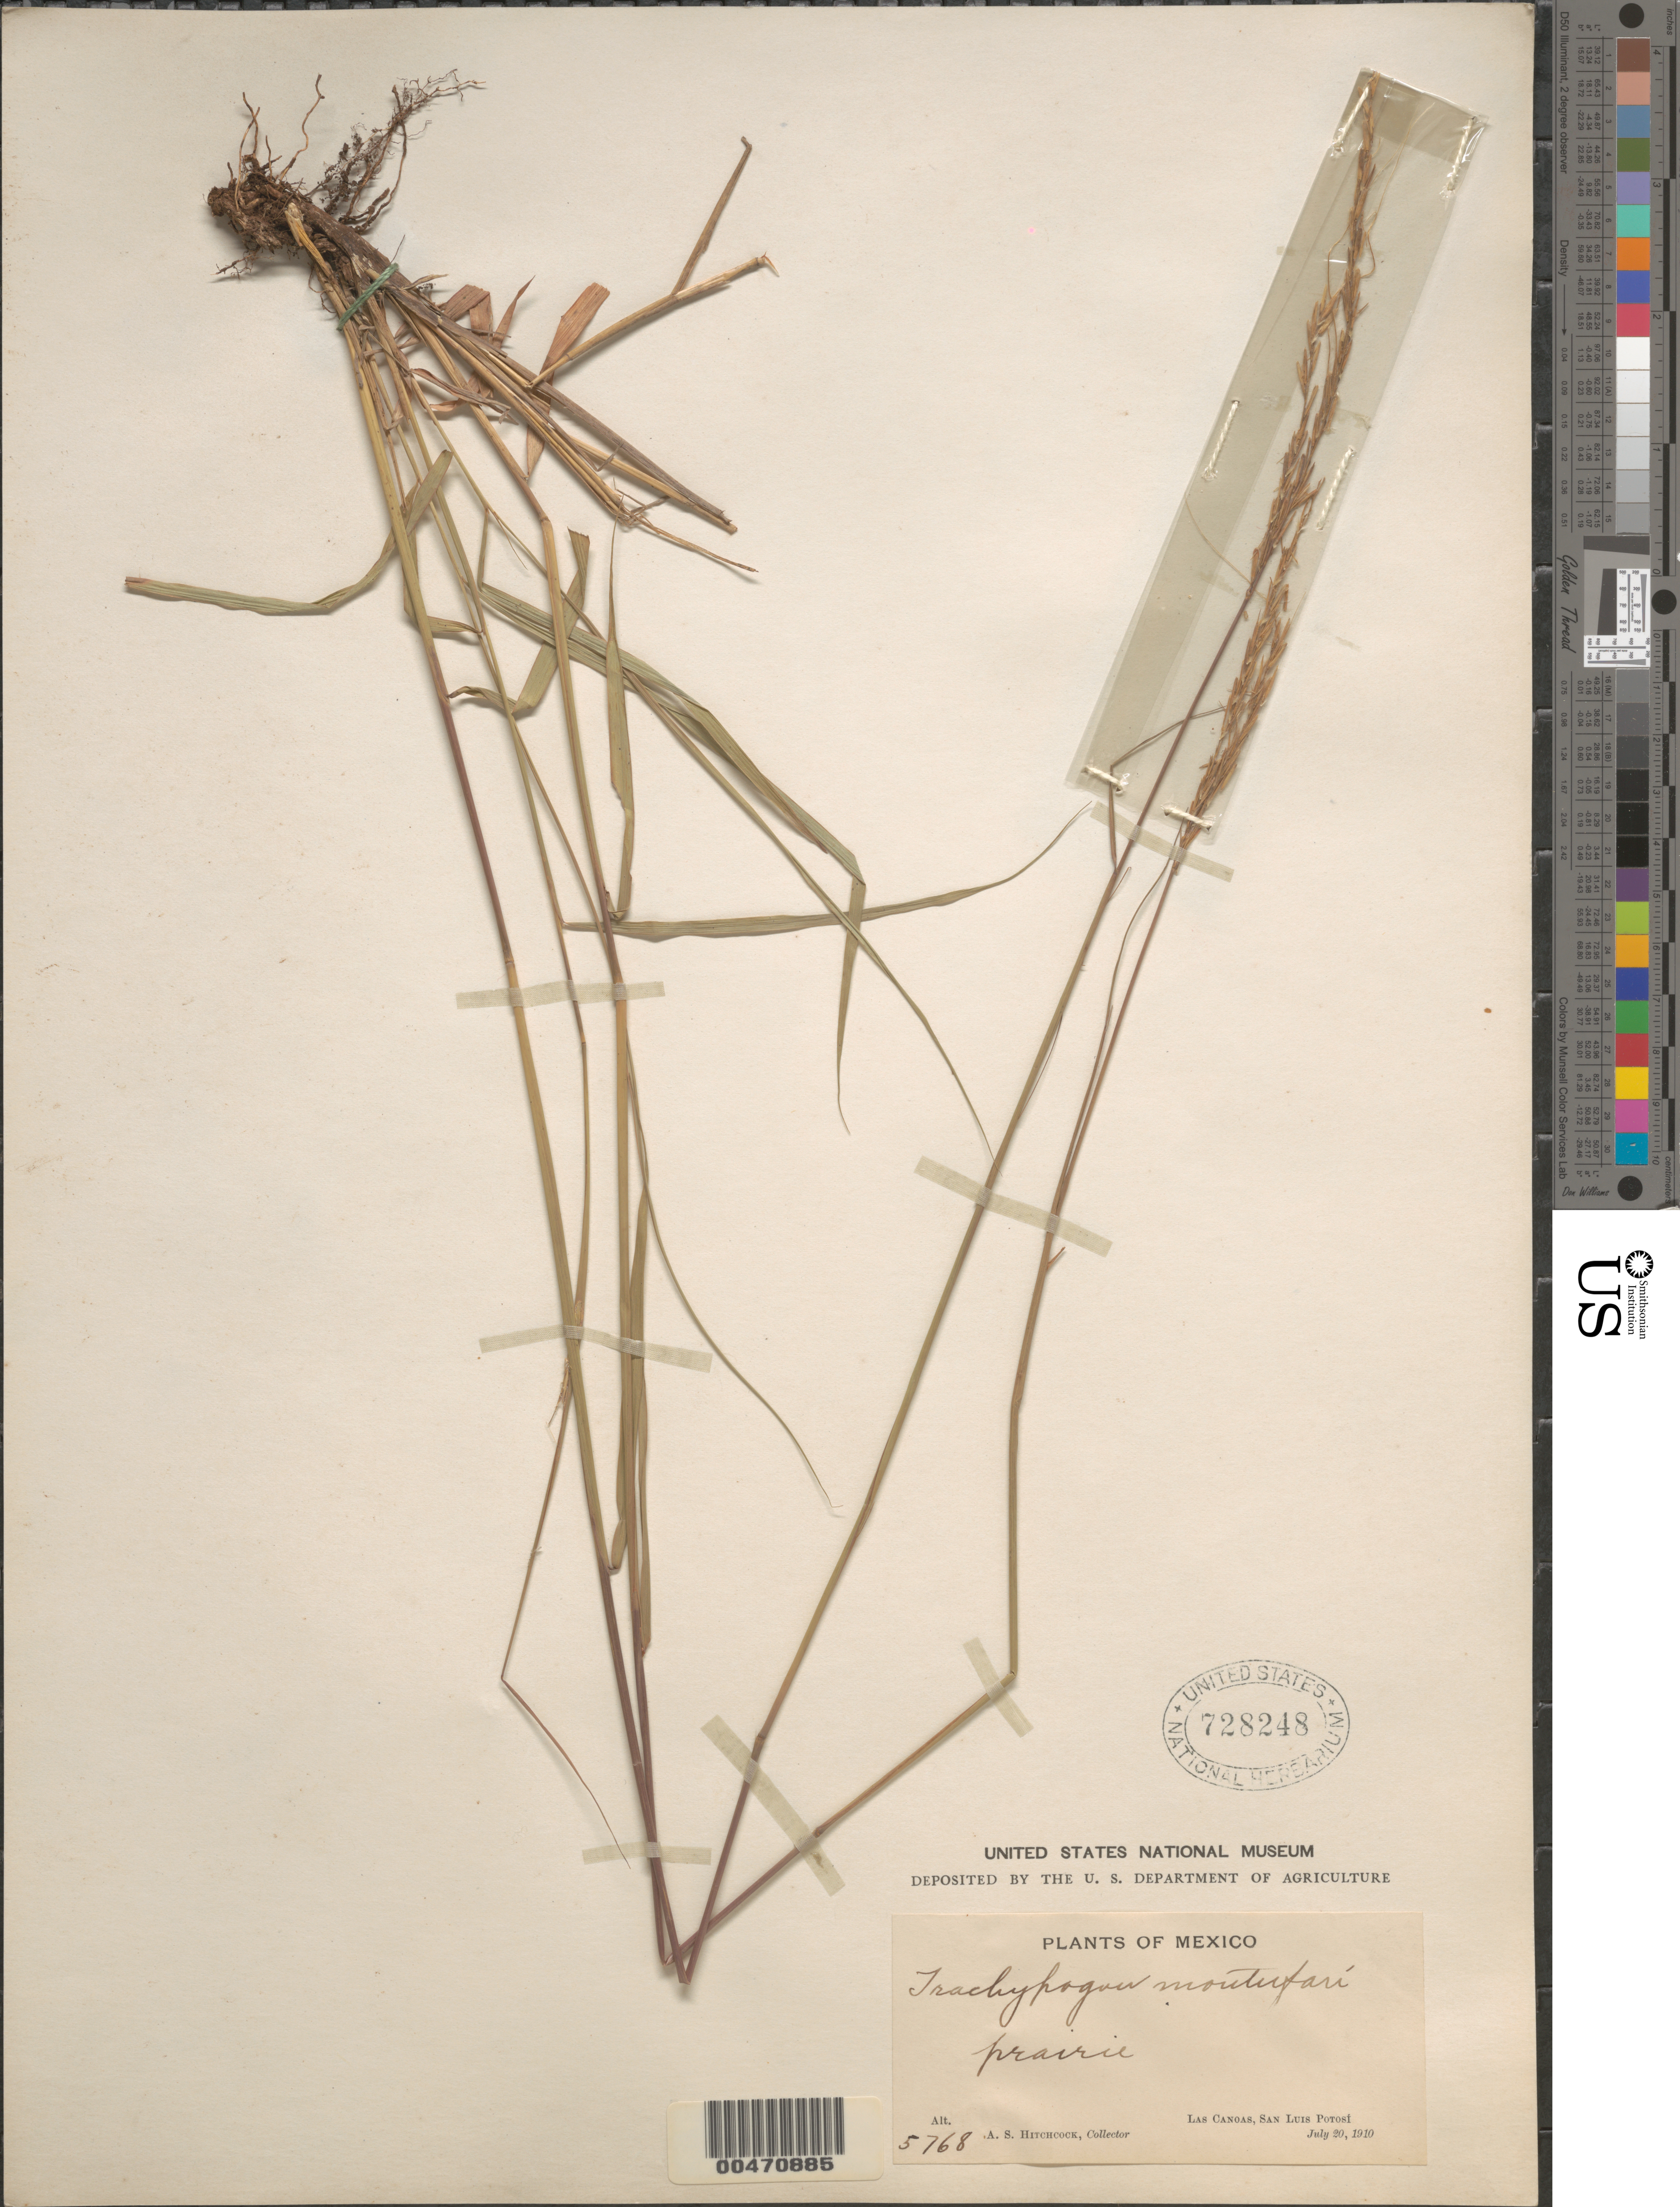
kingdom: Plantae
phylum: Tracheophyta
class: Liliopsida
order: Poales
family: Poaceae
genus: Trachypogon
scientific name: Trachypogon angustifolius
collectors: A. S. Hitchcock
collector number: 5768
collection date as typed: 20 Jul 1910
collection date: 1910-07-20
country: Mexico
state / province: San Luis Potosi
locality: Las Canoas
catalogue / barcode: US 728248